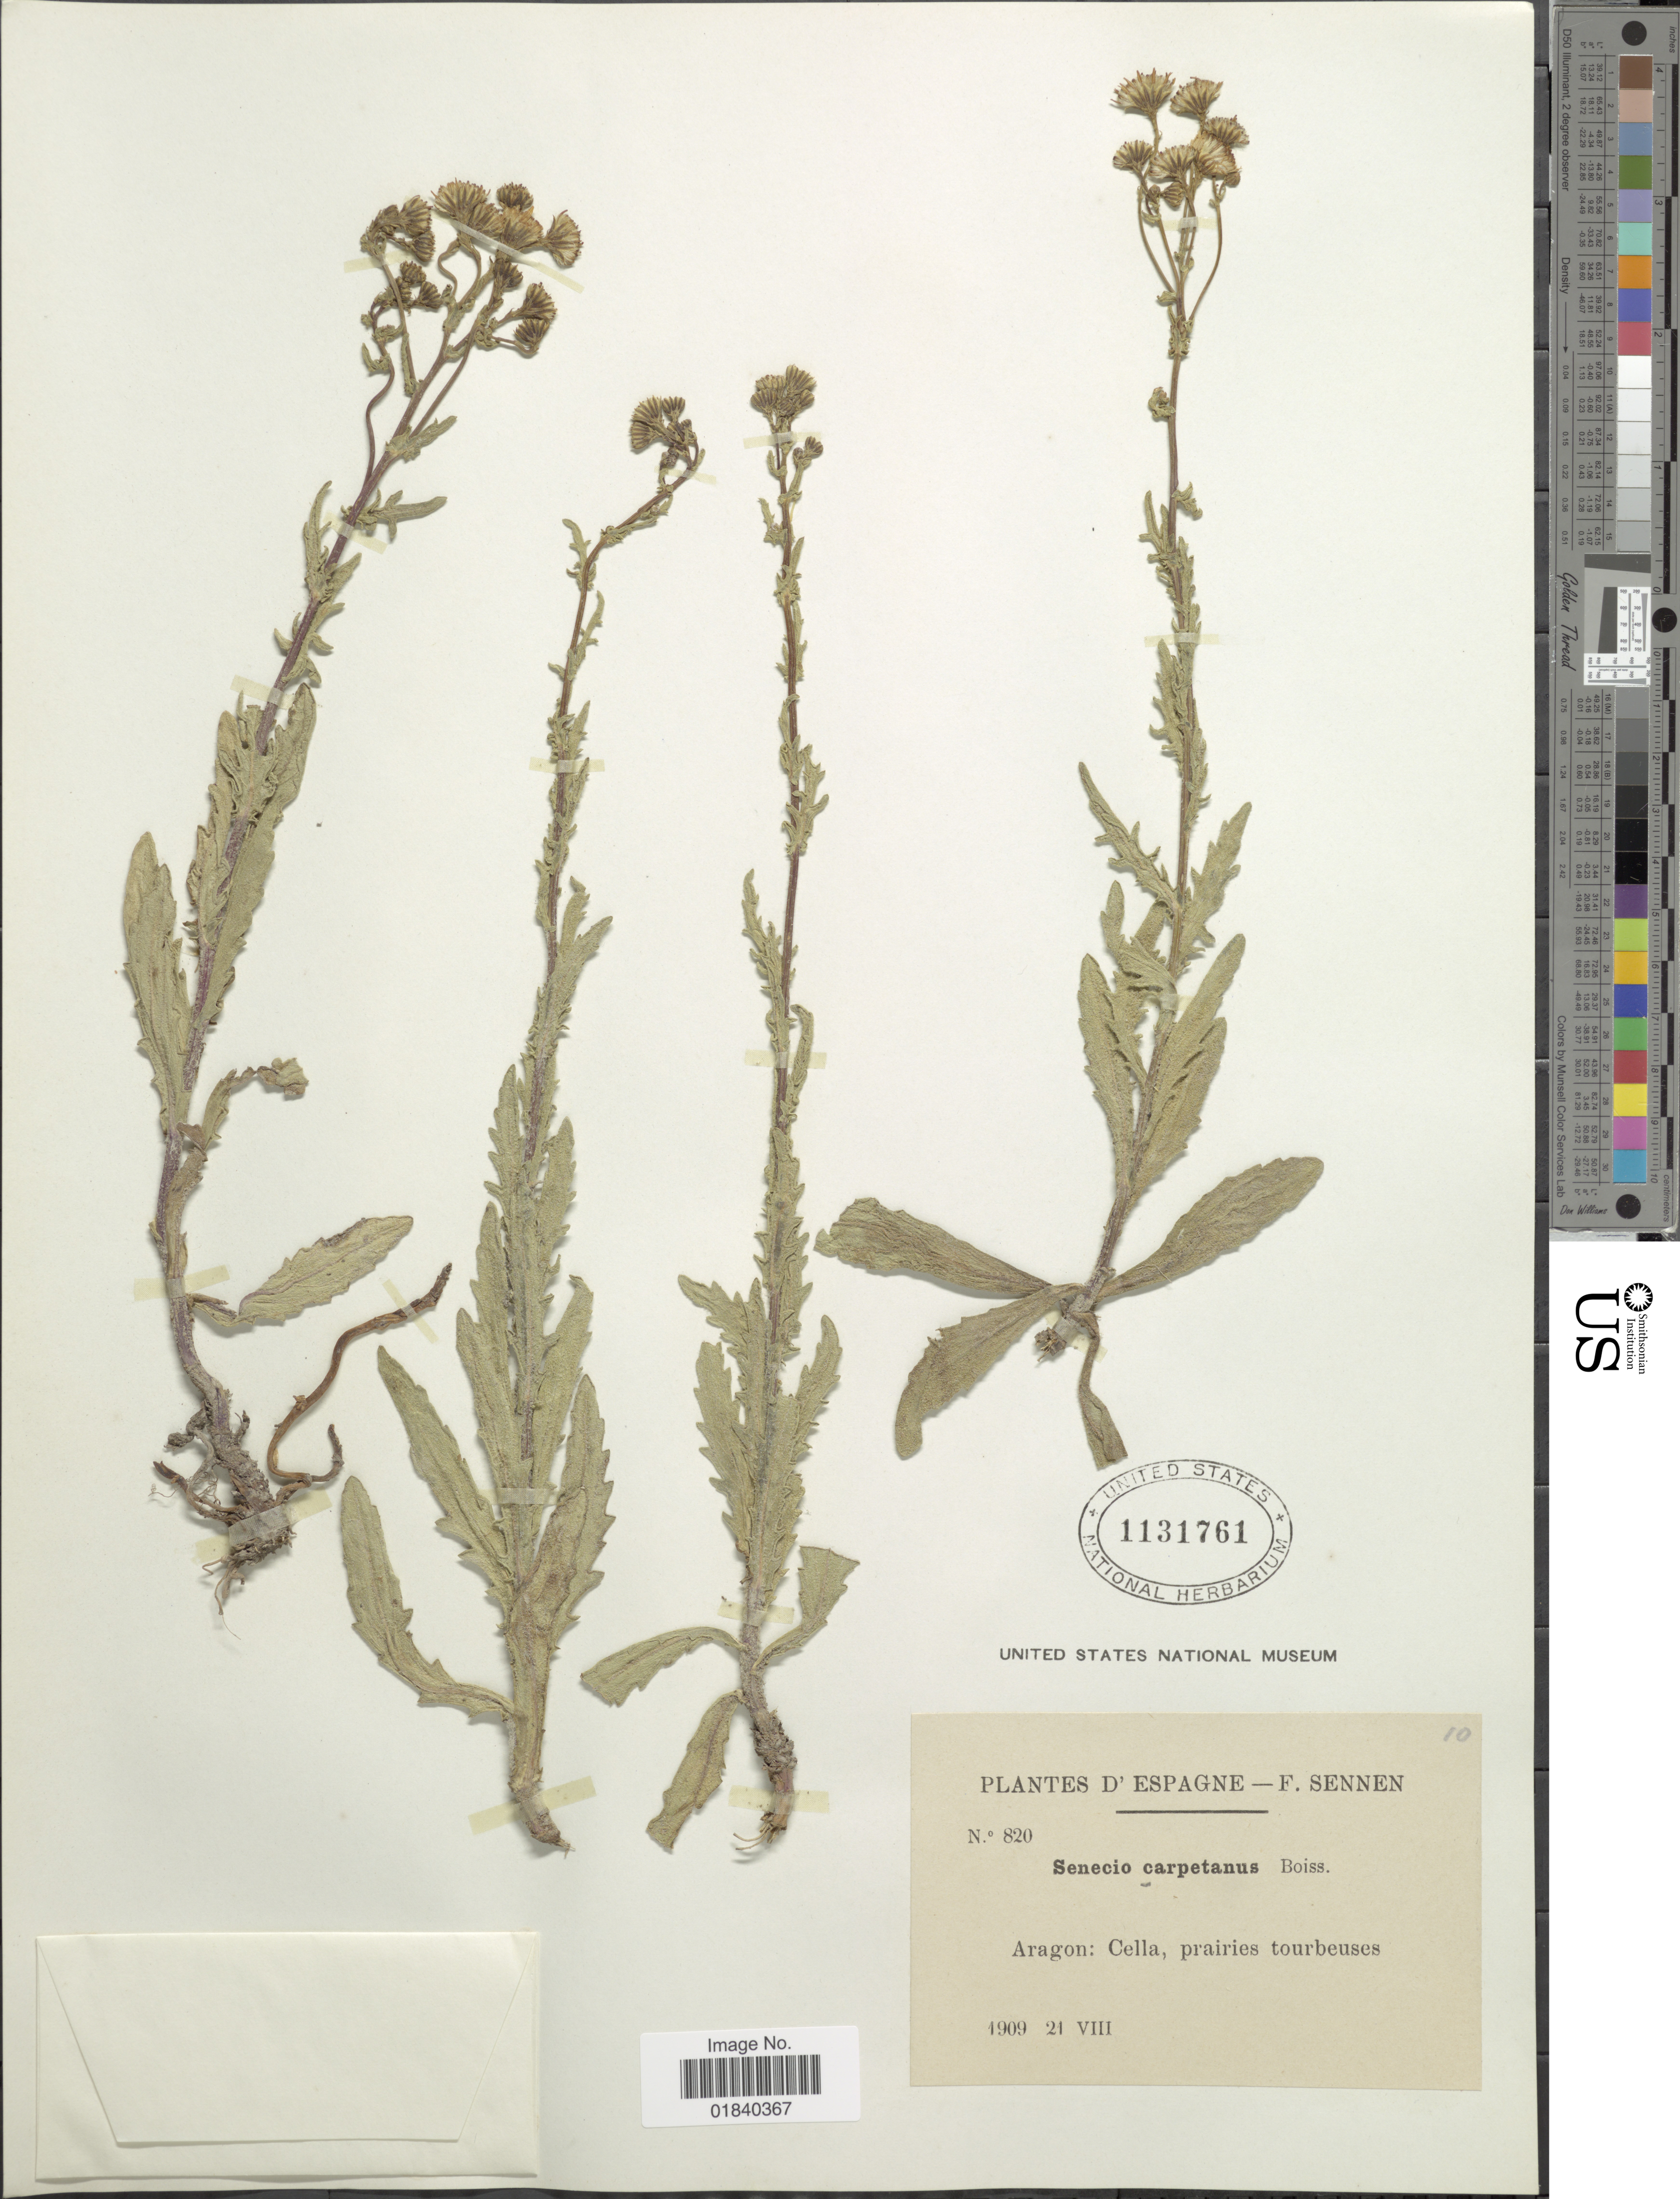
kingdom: Plantae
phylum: Tracheophyta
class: Magnoliopsida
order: Asterales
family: Asteraceae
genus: Senecio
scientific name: Senecio carpetanus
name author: Boiss. & Reut.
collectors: E. Sennen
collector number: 820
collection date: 1909-08-21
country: Spain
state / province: Aragón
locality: Aragon: Cella, prairies tourbeuses.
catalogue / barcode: US 1131761